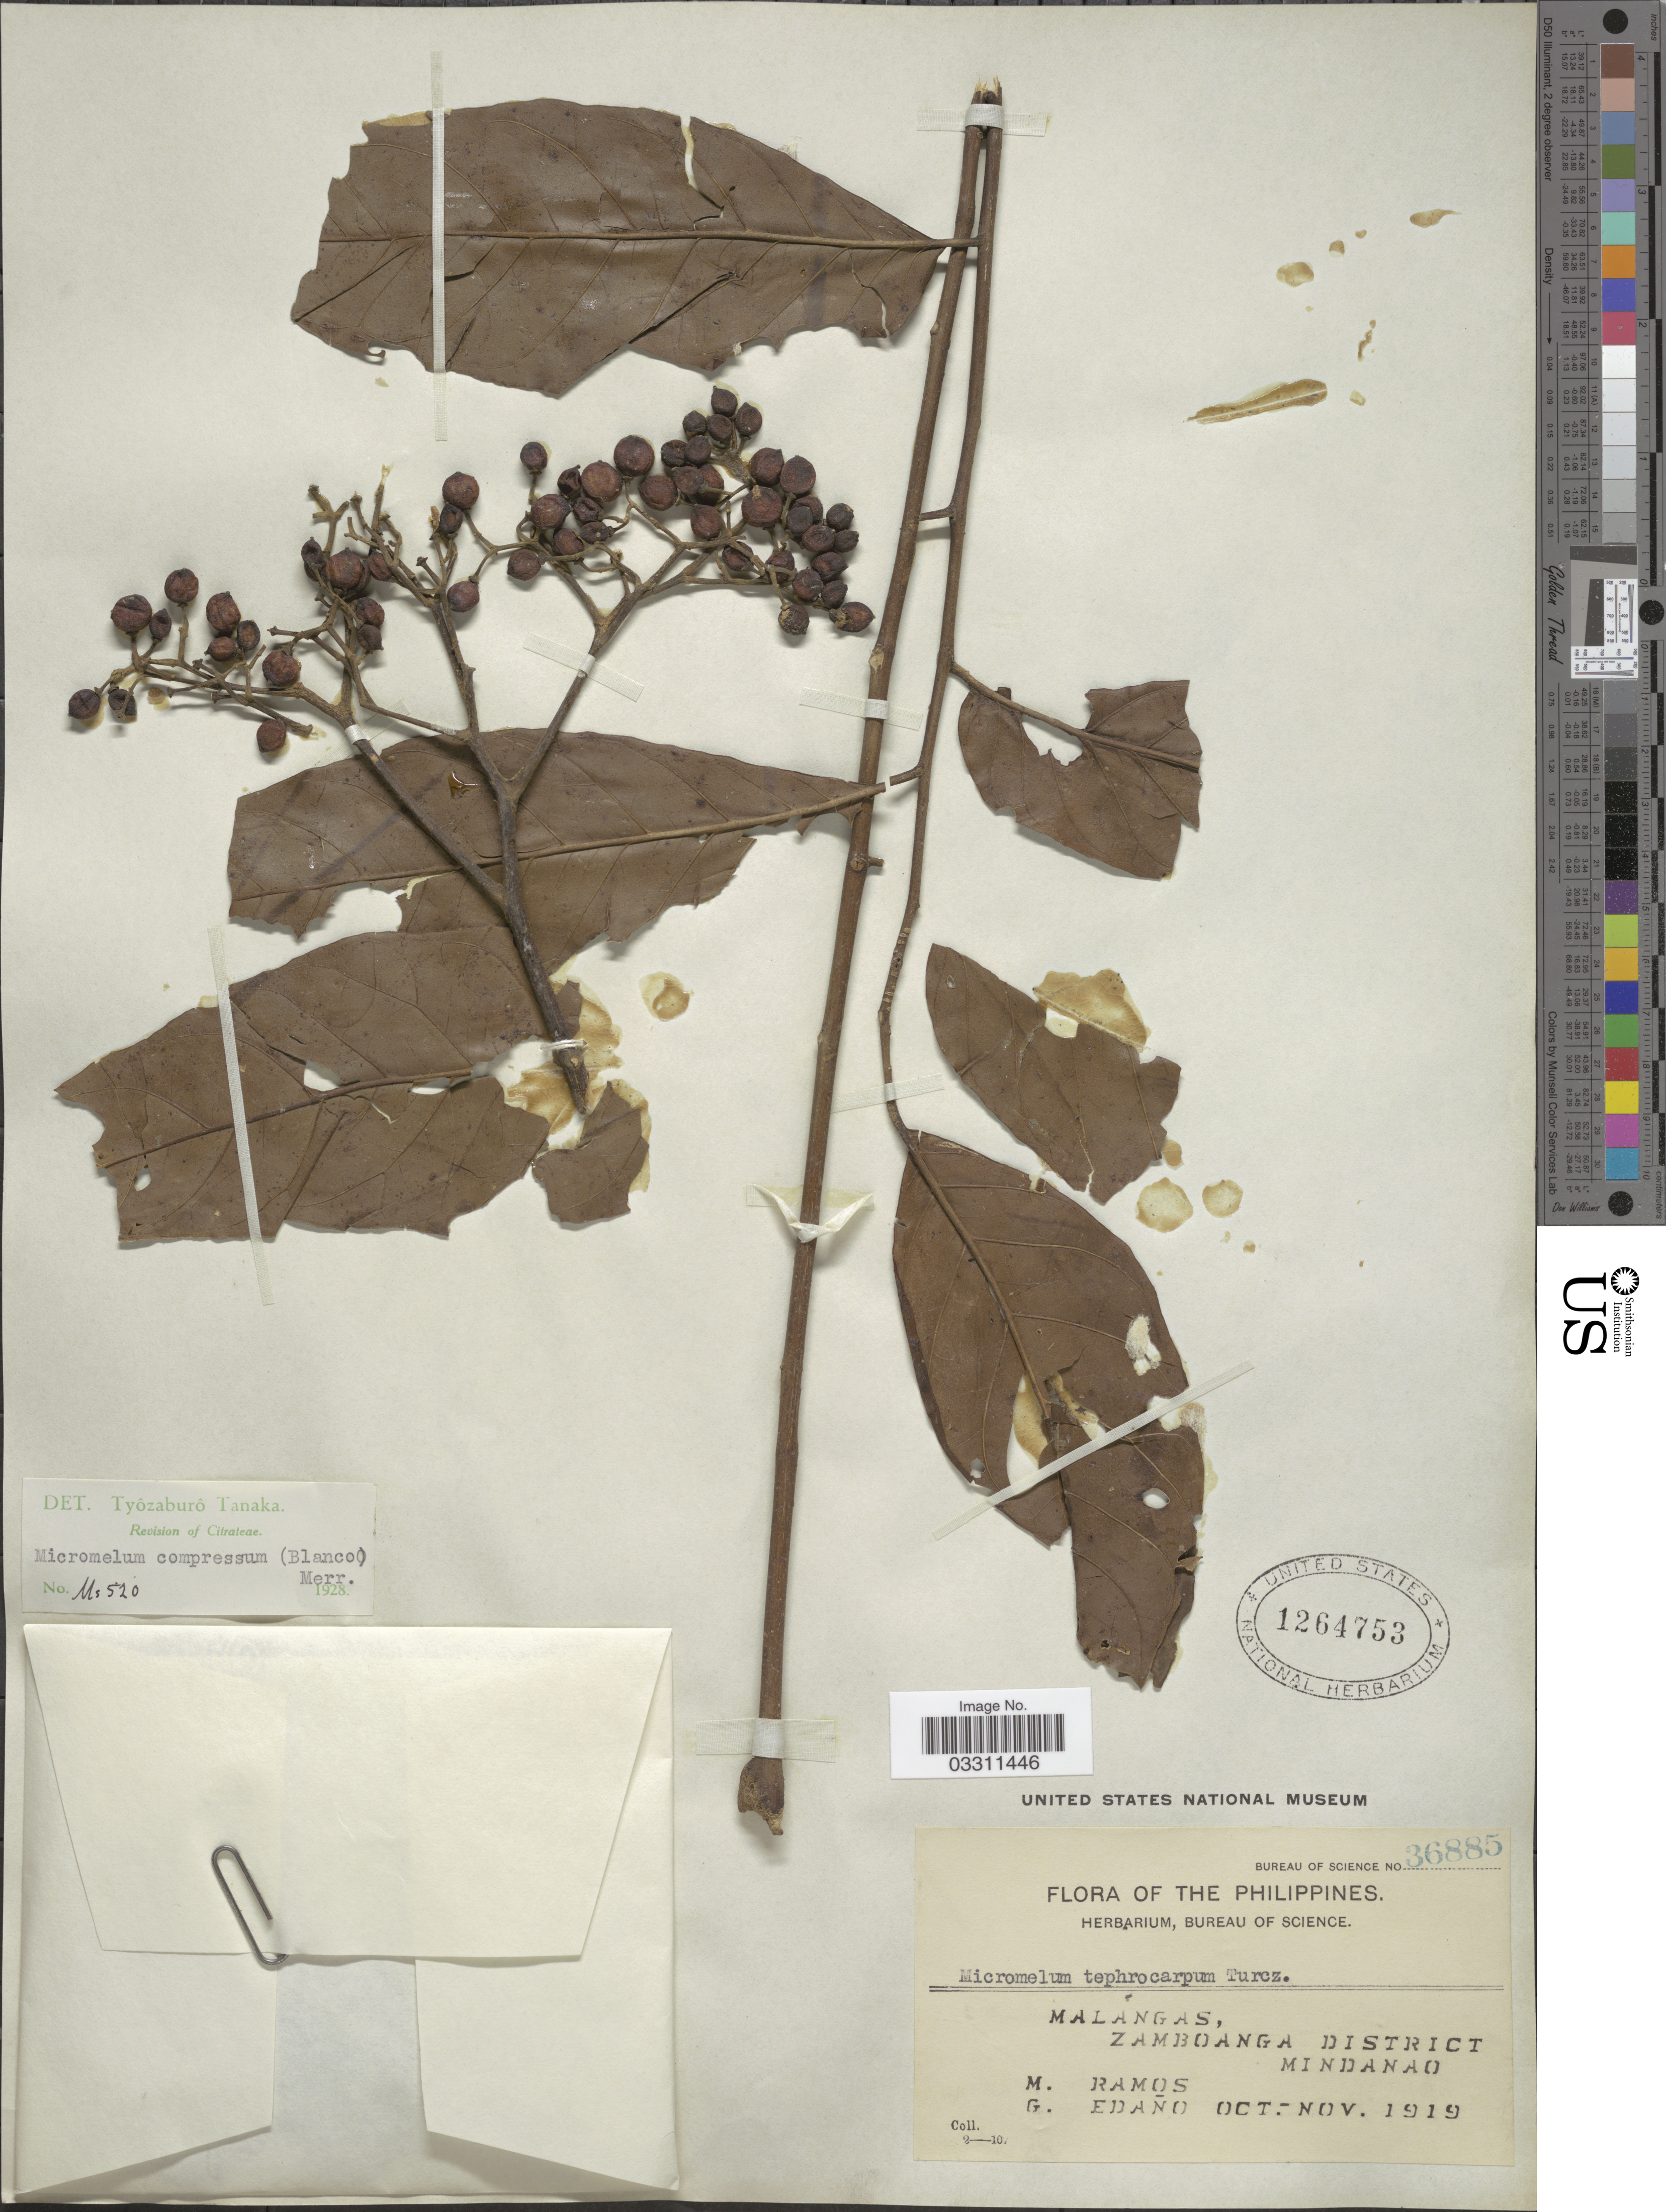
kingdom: Plantae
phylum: Tracheophyta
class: Magnoliopsida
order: Sapindales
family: Rutaceae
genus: Micromelum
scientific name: Micromelum compressum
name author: (Blanco) Merr.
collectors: M. Ramos & G. Edaño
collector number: Bureau of Science 36885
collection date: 1919-10/1919-11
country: Philippines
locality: Malangas, Zamboanga District, Mindanao.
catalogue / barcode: US 1264753